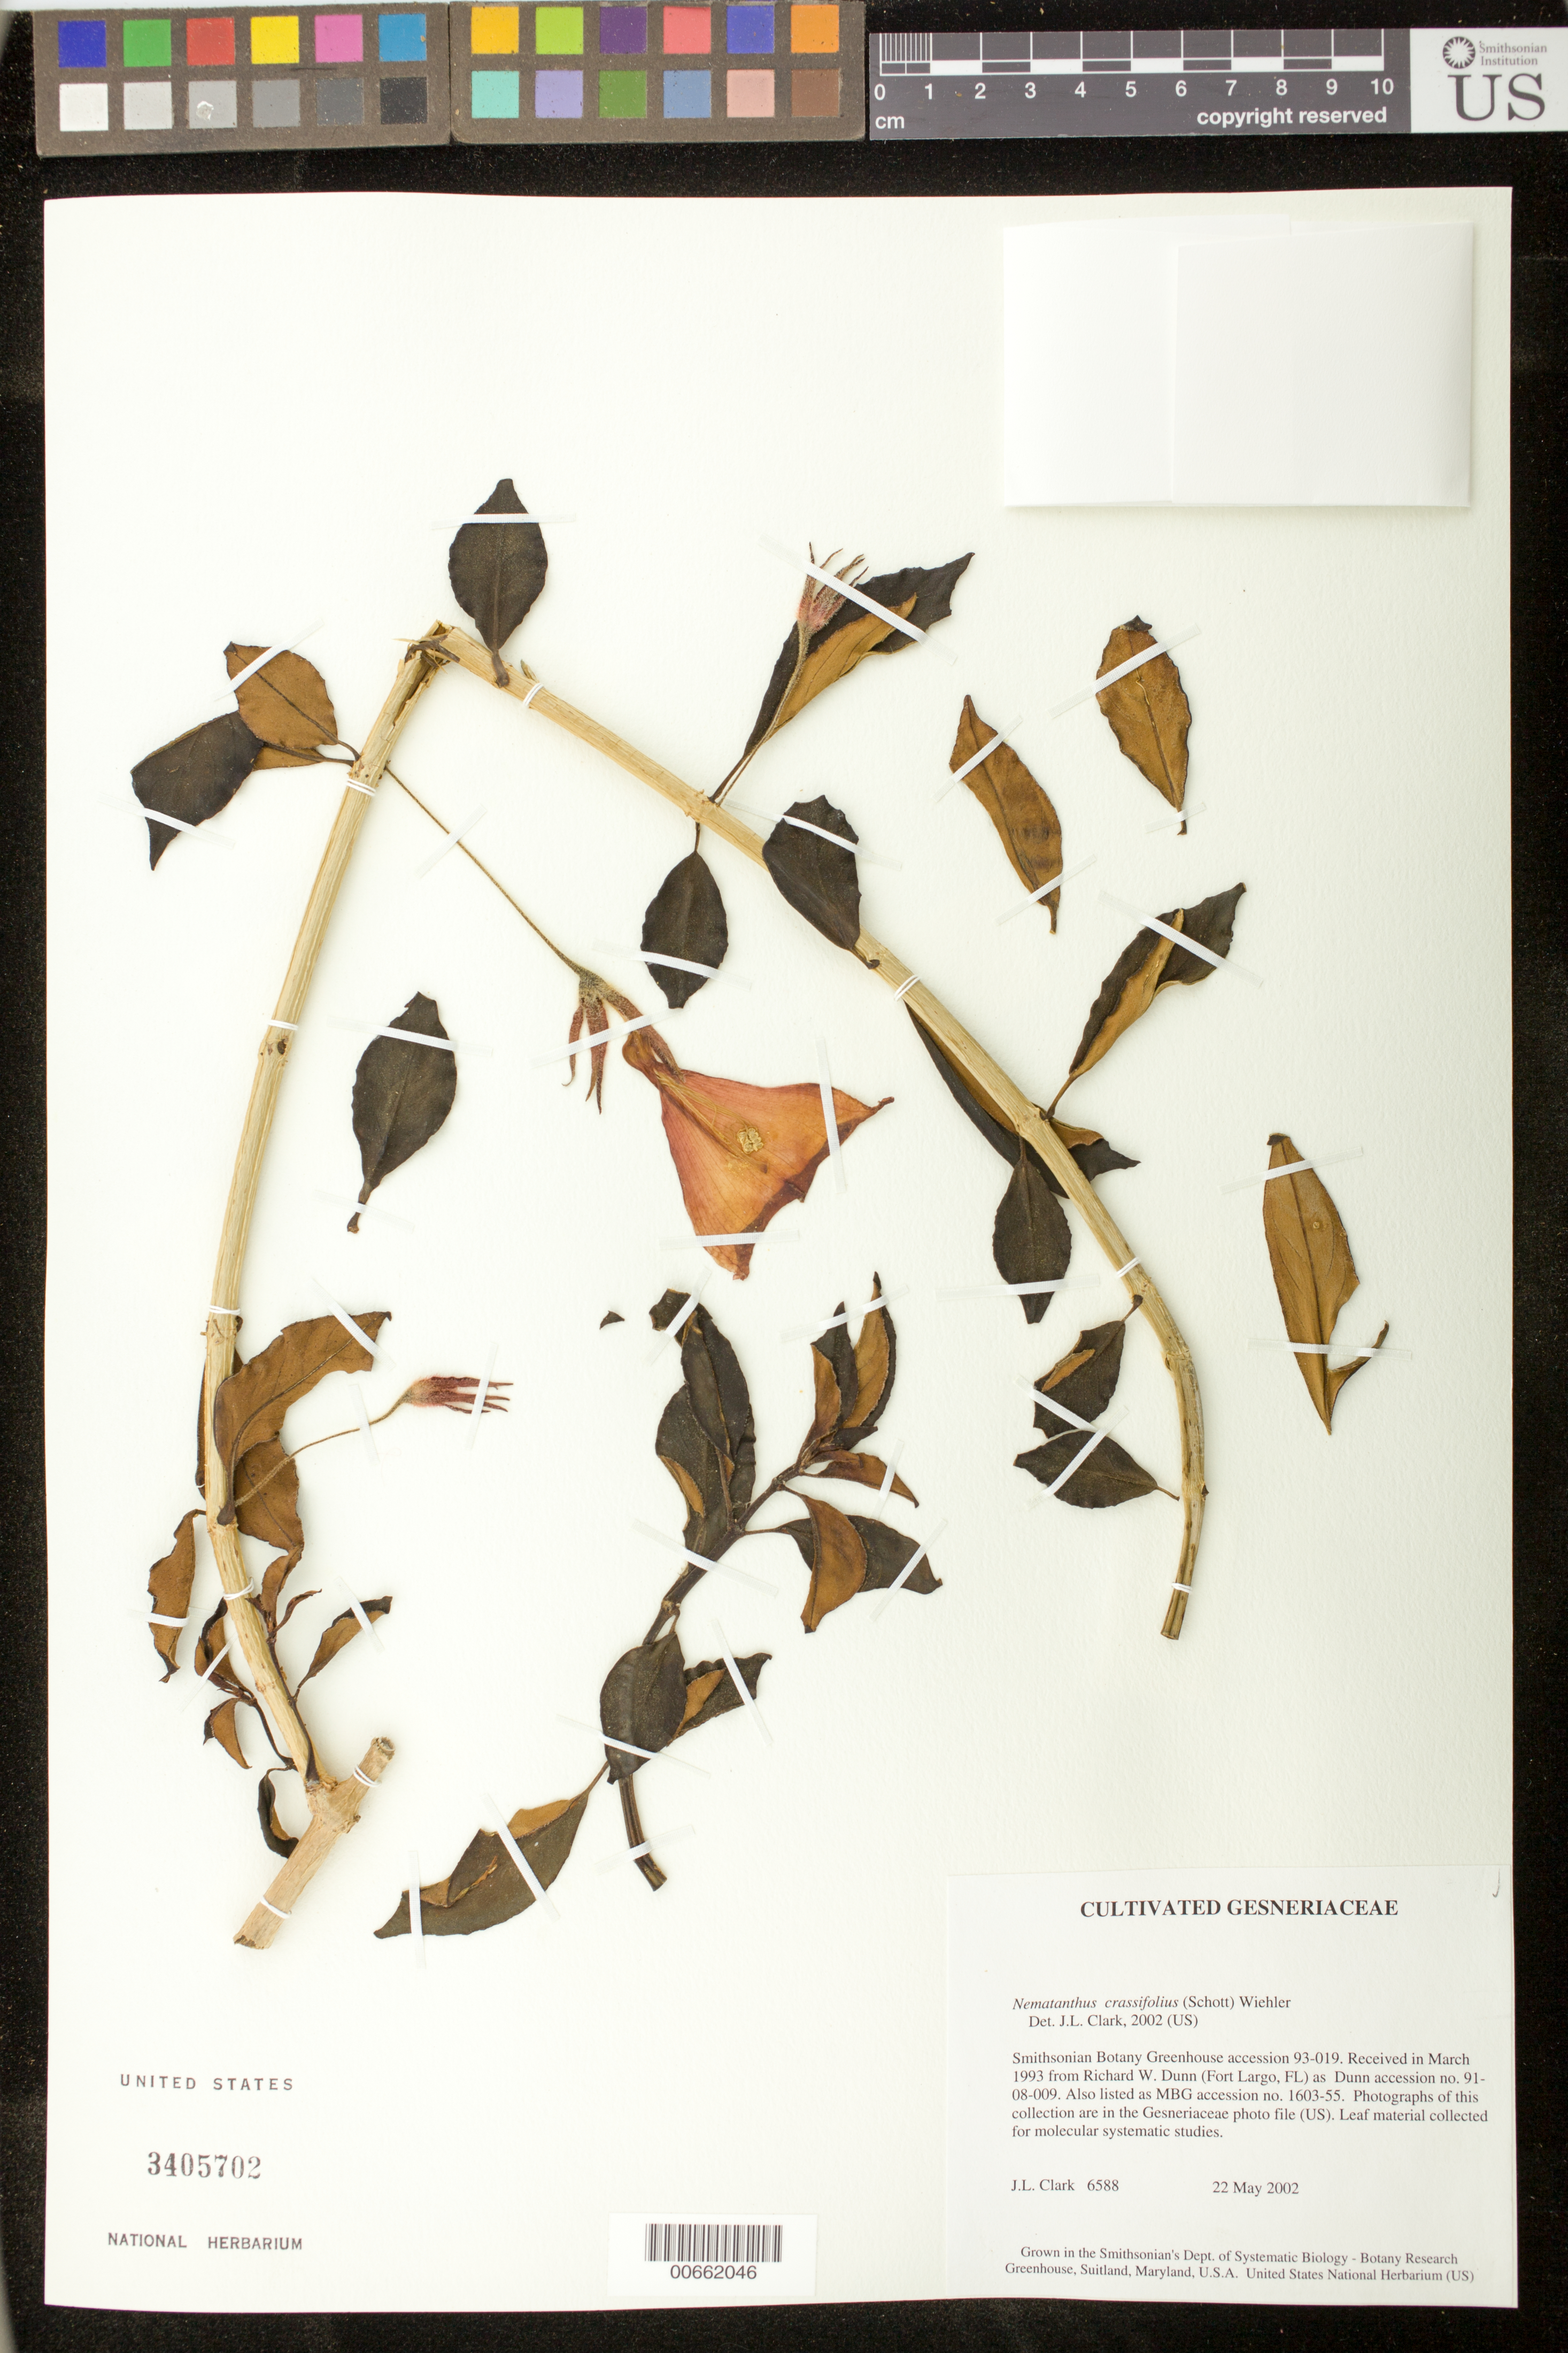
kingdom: Plantae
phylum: Tracheophyta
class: Magnoliopsida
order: Lamiales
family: Gesneriaceae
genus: Nematanthus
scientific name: Nematanthus crassifolius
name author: (Schott) Wiehler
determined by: Clark, J. L., (SEL), The Marie Selby Botanical Garden (UNITED STATES)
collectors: J. L. Clark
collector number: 6588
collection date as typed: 22 May 2002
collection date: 2002-05-22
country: United States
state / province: Maryland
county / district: Prince George's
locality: Grown in the Smithsonian's Dept. of Systematic Biology-Botany Research Greenhouse, Suitland, Maryland, U.S.A.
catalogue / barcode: US 3405702